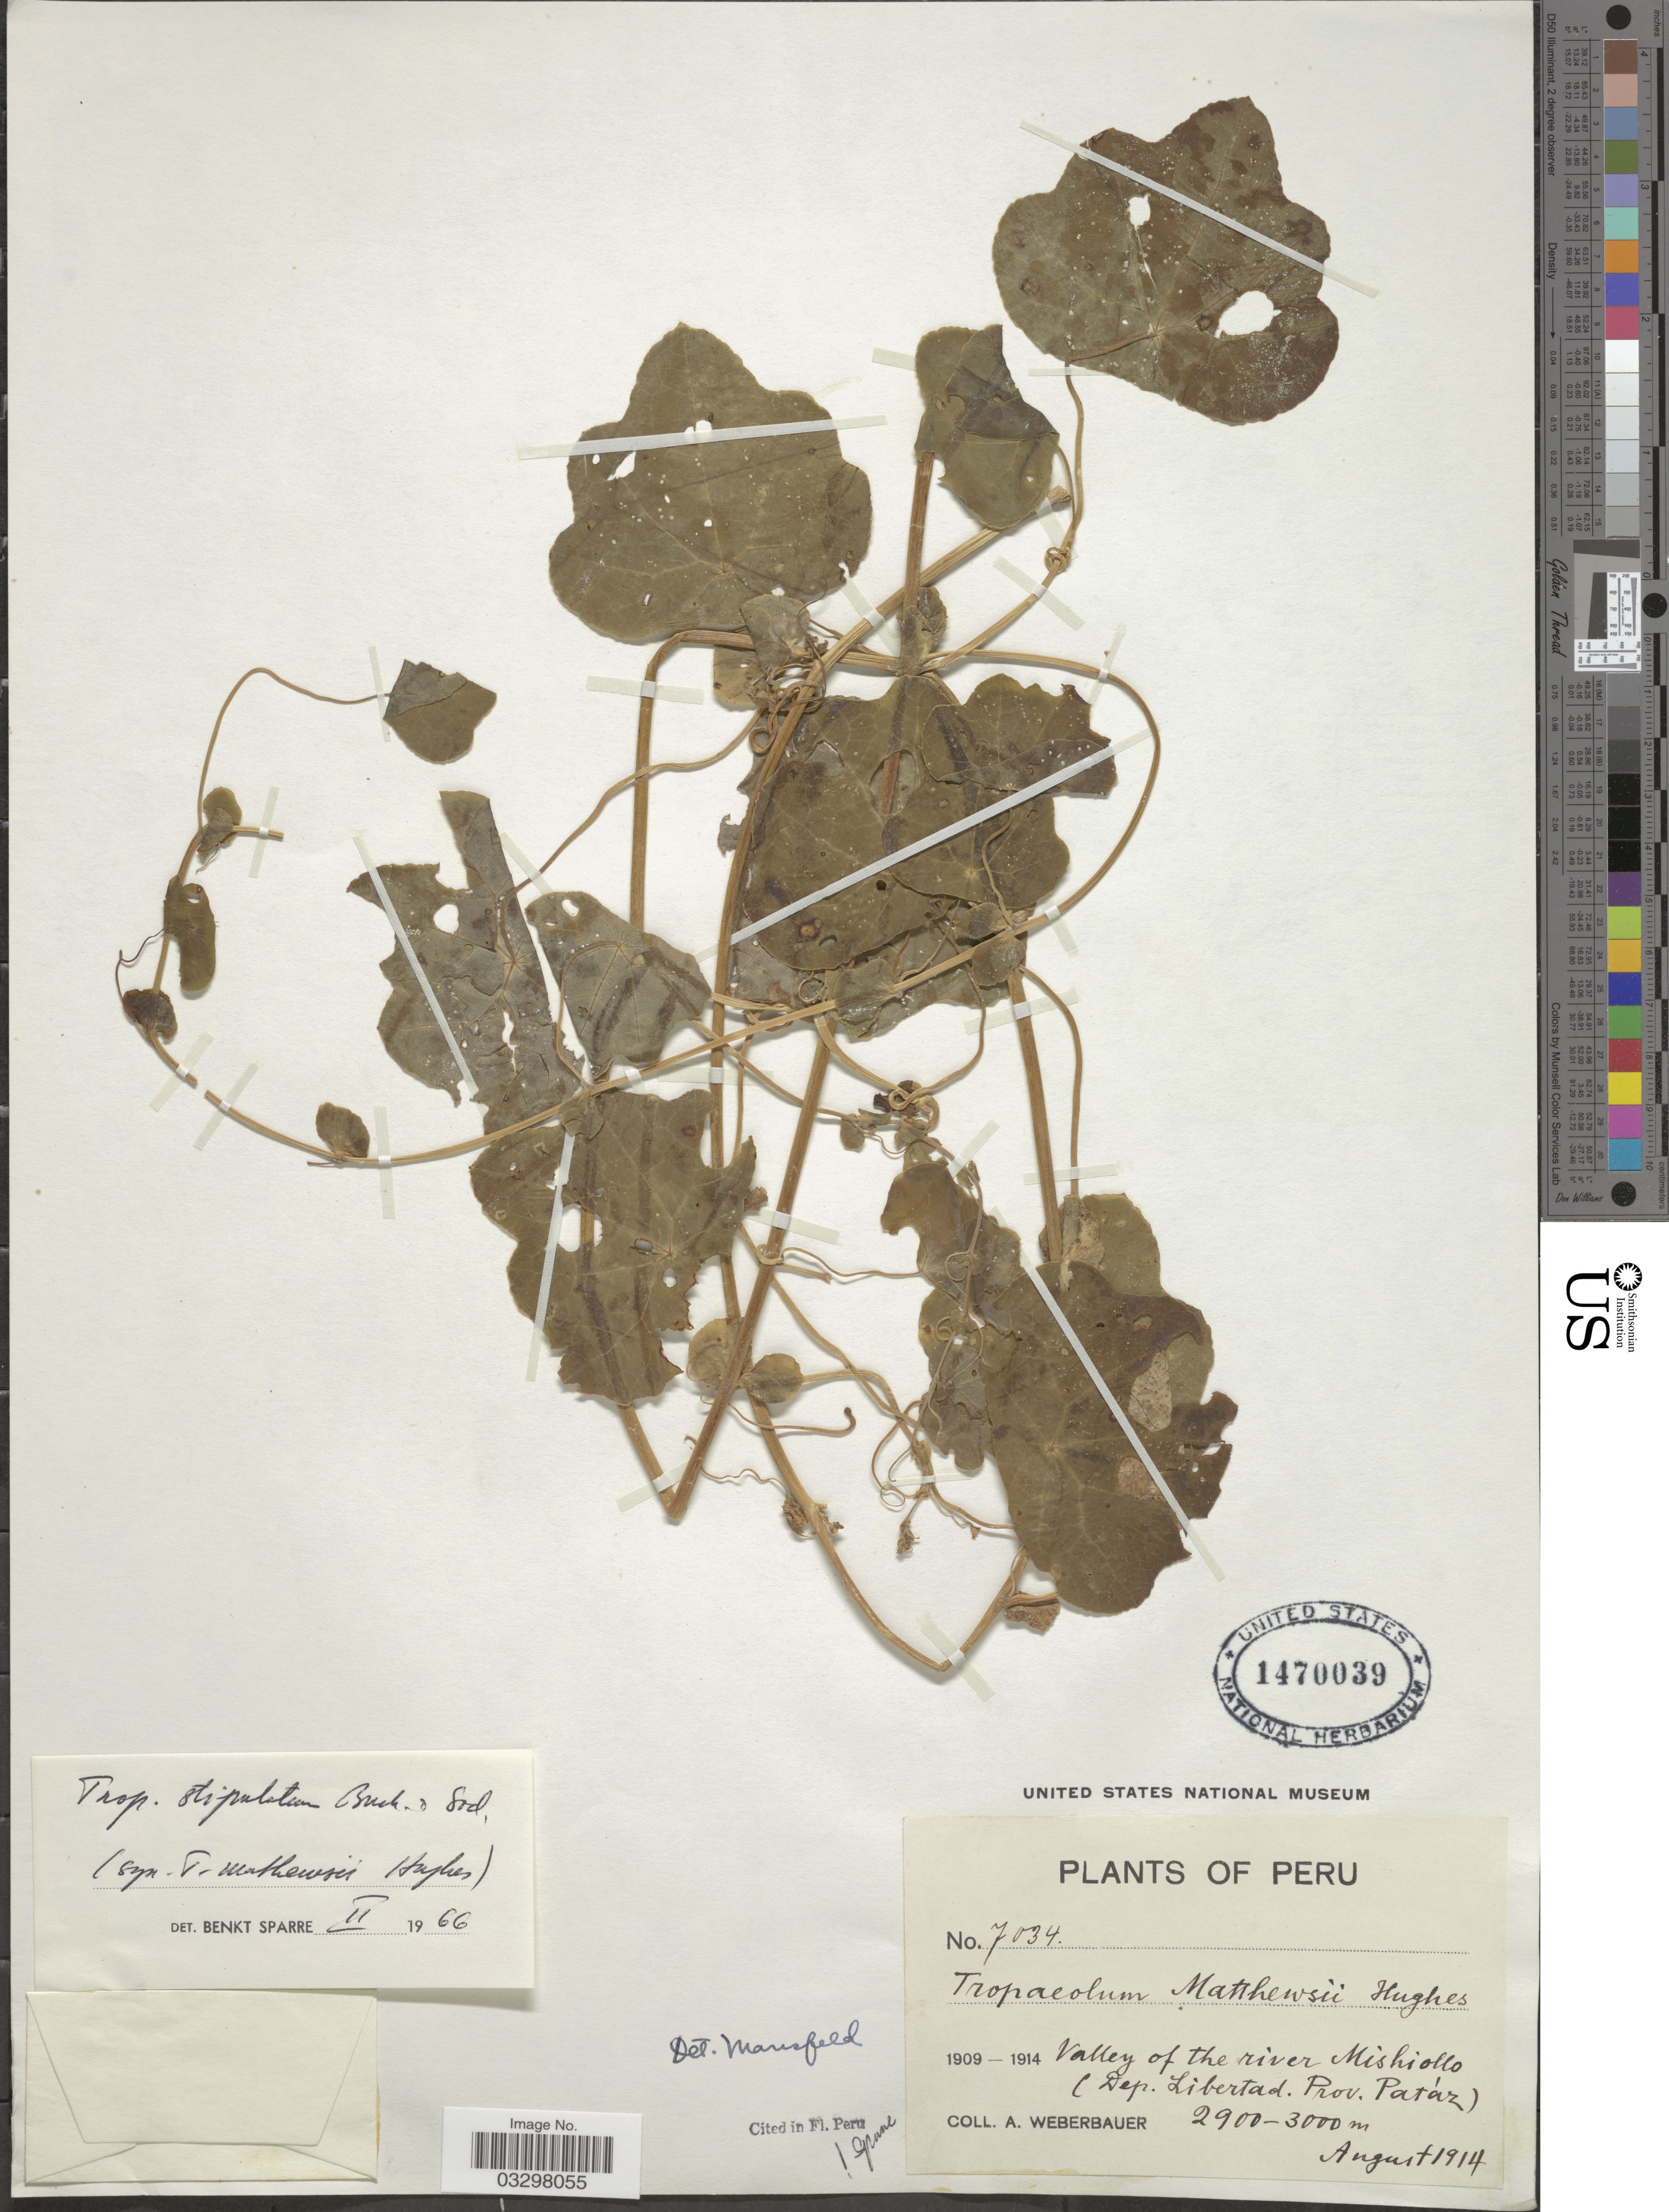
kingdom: Plantae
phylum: Tracheophyta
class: Magnoliopsida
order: Brassicales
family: Tropaeolaceae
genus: Tropaeolum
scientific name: Tropaeolum stipulatum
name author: Buchenau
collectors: A. Weberbauer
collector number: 7034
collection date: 1914-08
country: Peru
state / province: La Libertad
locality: Valley of the river Mishiollo (Dep. Libertad. Prov. Patáz).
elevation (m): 2900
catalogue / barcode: US 1470039